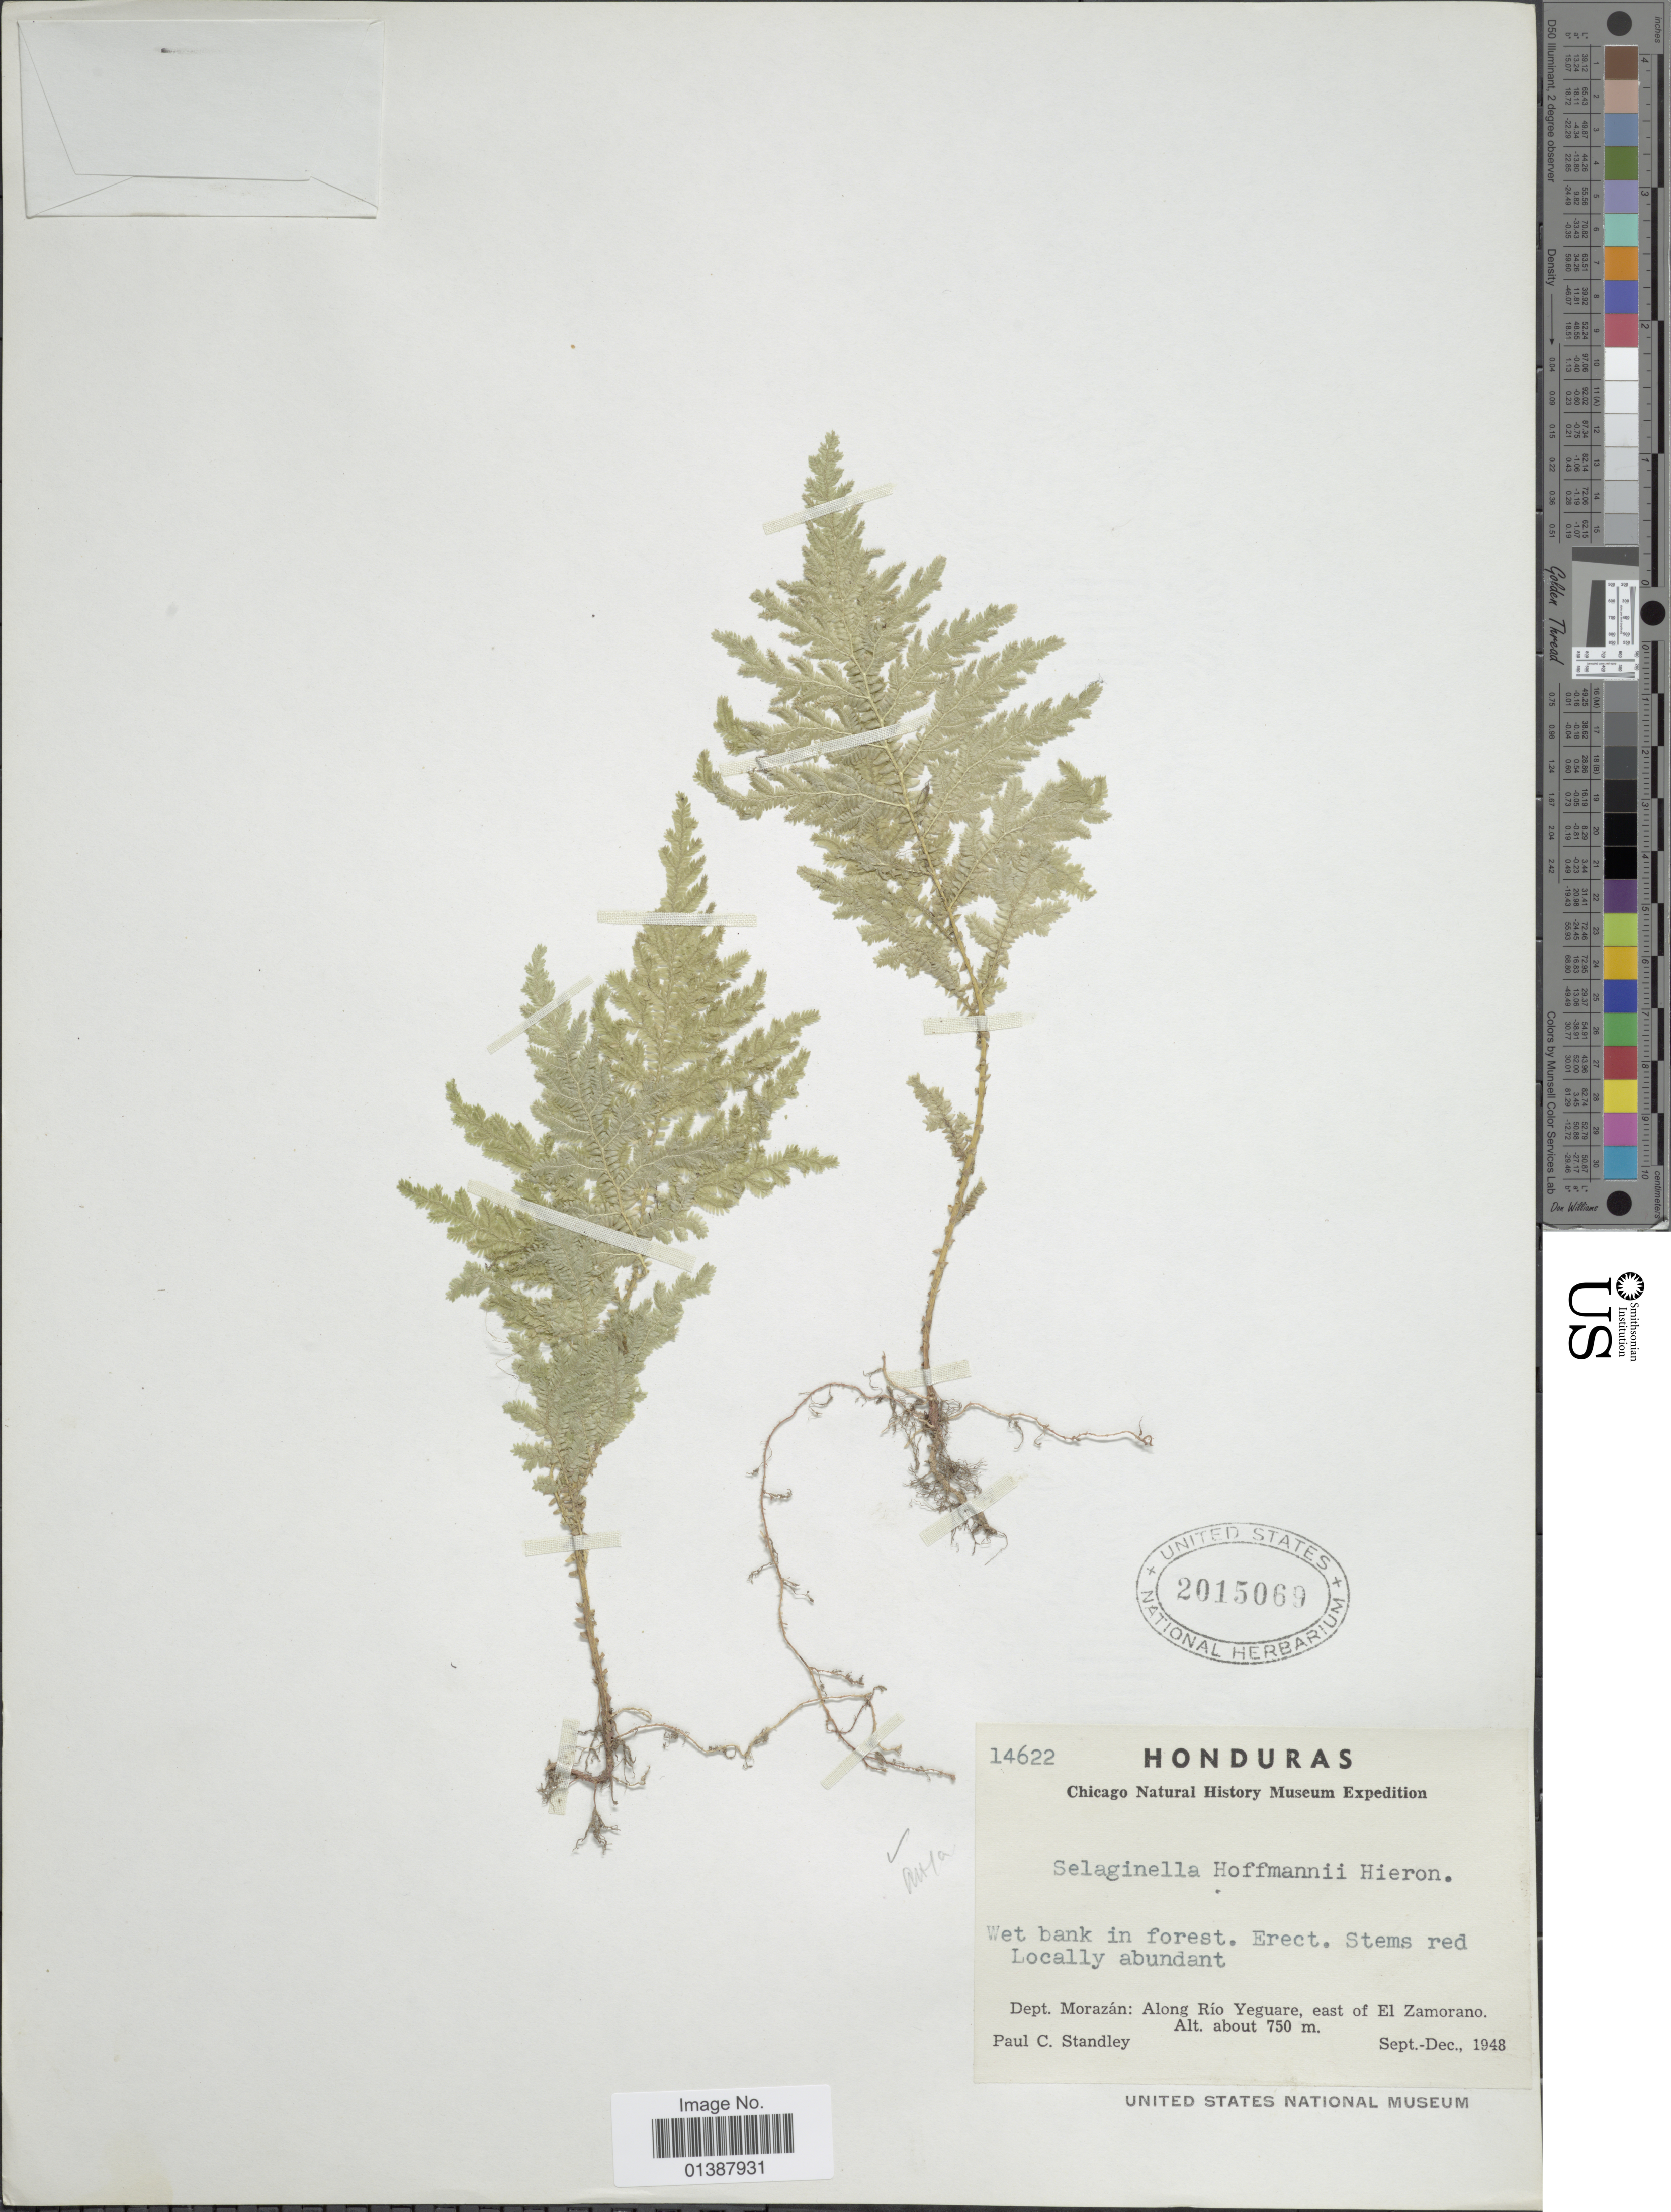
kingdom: Plantae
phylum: Tracheophyta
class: Lycopodiopsida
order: Selaginellales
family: Selaginellaceae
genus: Selaginella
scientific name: Selaginella hoffmannii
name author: Hieron.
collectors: P. C. Standley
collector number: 14622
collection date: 1948-09/1948-12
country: Honduras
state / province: Fco. Morazán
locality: Dept. Morazán: Along Rio Yeguare, east of El Zamorano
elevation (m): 750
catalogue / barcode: US 2015069